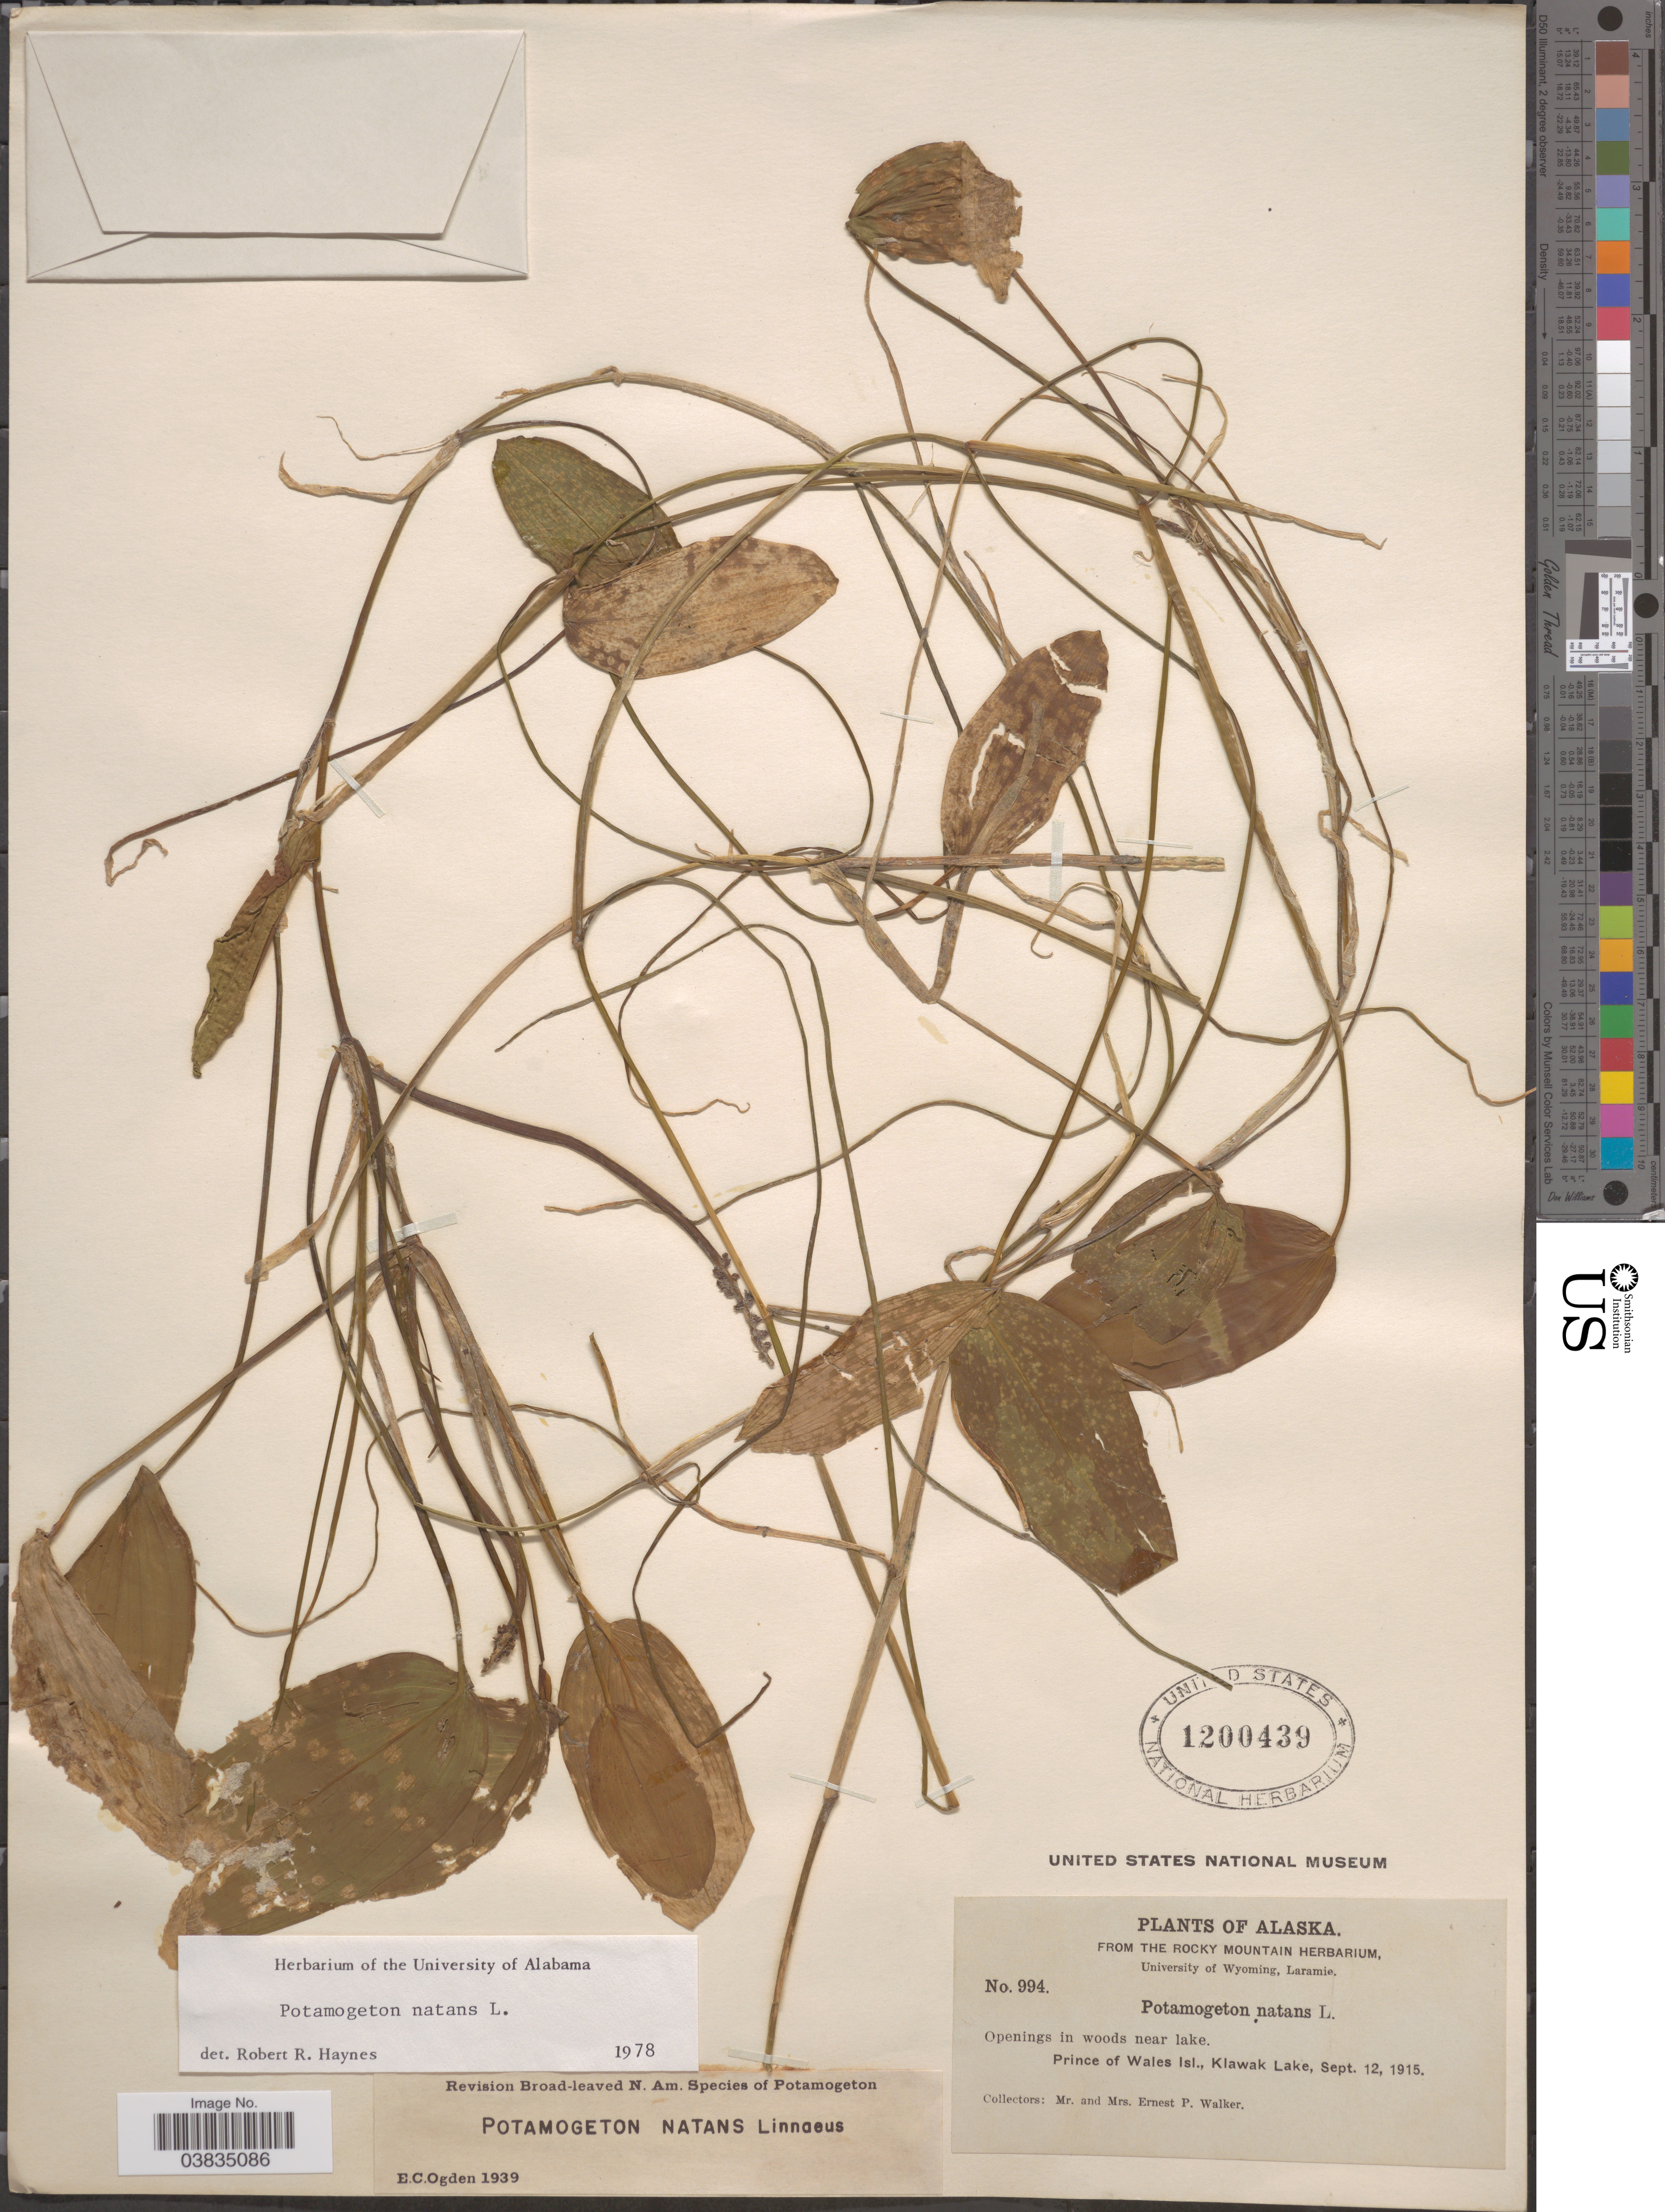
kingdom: Plantae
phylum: Tracheophyta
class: Liliopsida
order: Alismatales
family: Potamogetonaceae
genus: Potamogeton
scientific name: Potamogeton natans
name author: L.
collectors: E. P. Walker & E. Walker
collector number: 994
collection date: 1915-09-12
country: United States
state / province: Alaska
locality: Openings in woods near lake, Prince of Wales Isl., Klawak Lake.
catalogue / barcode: US 1200439